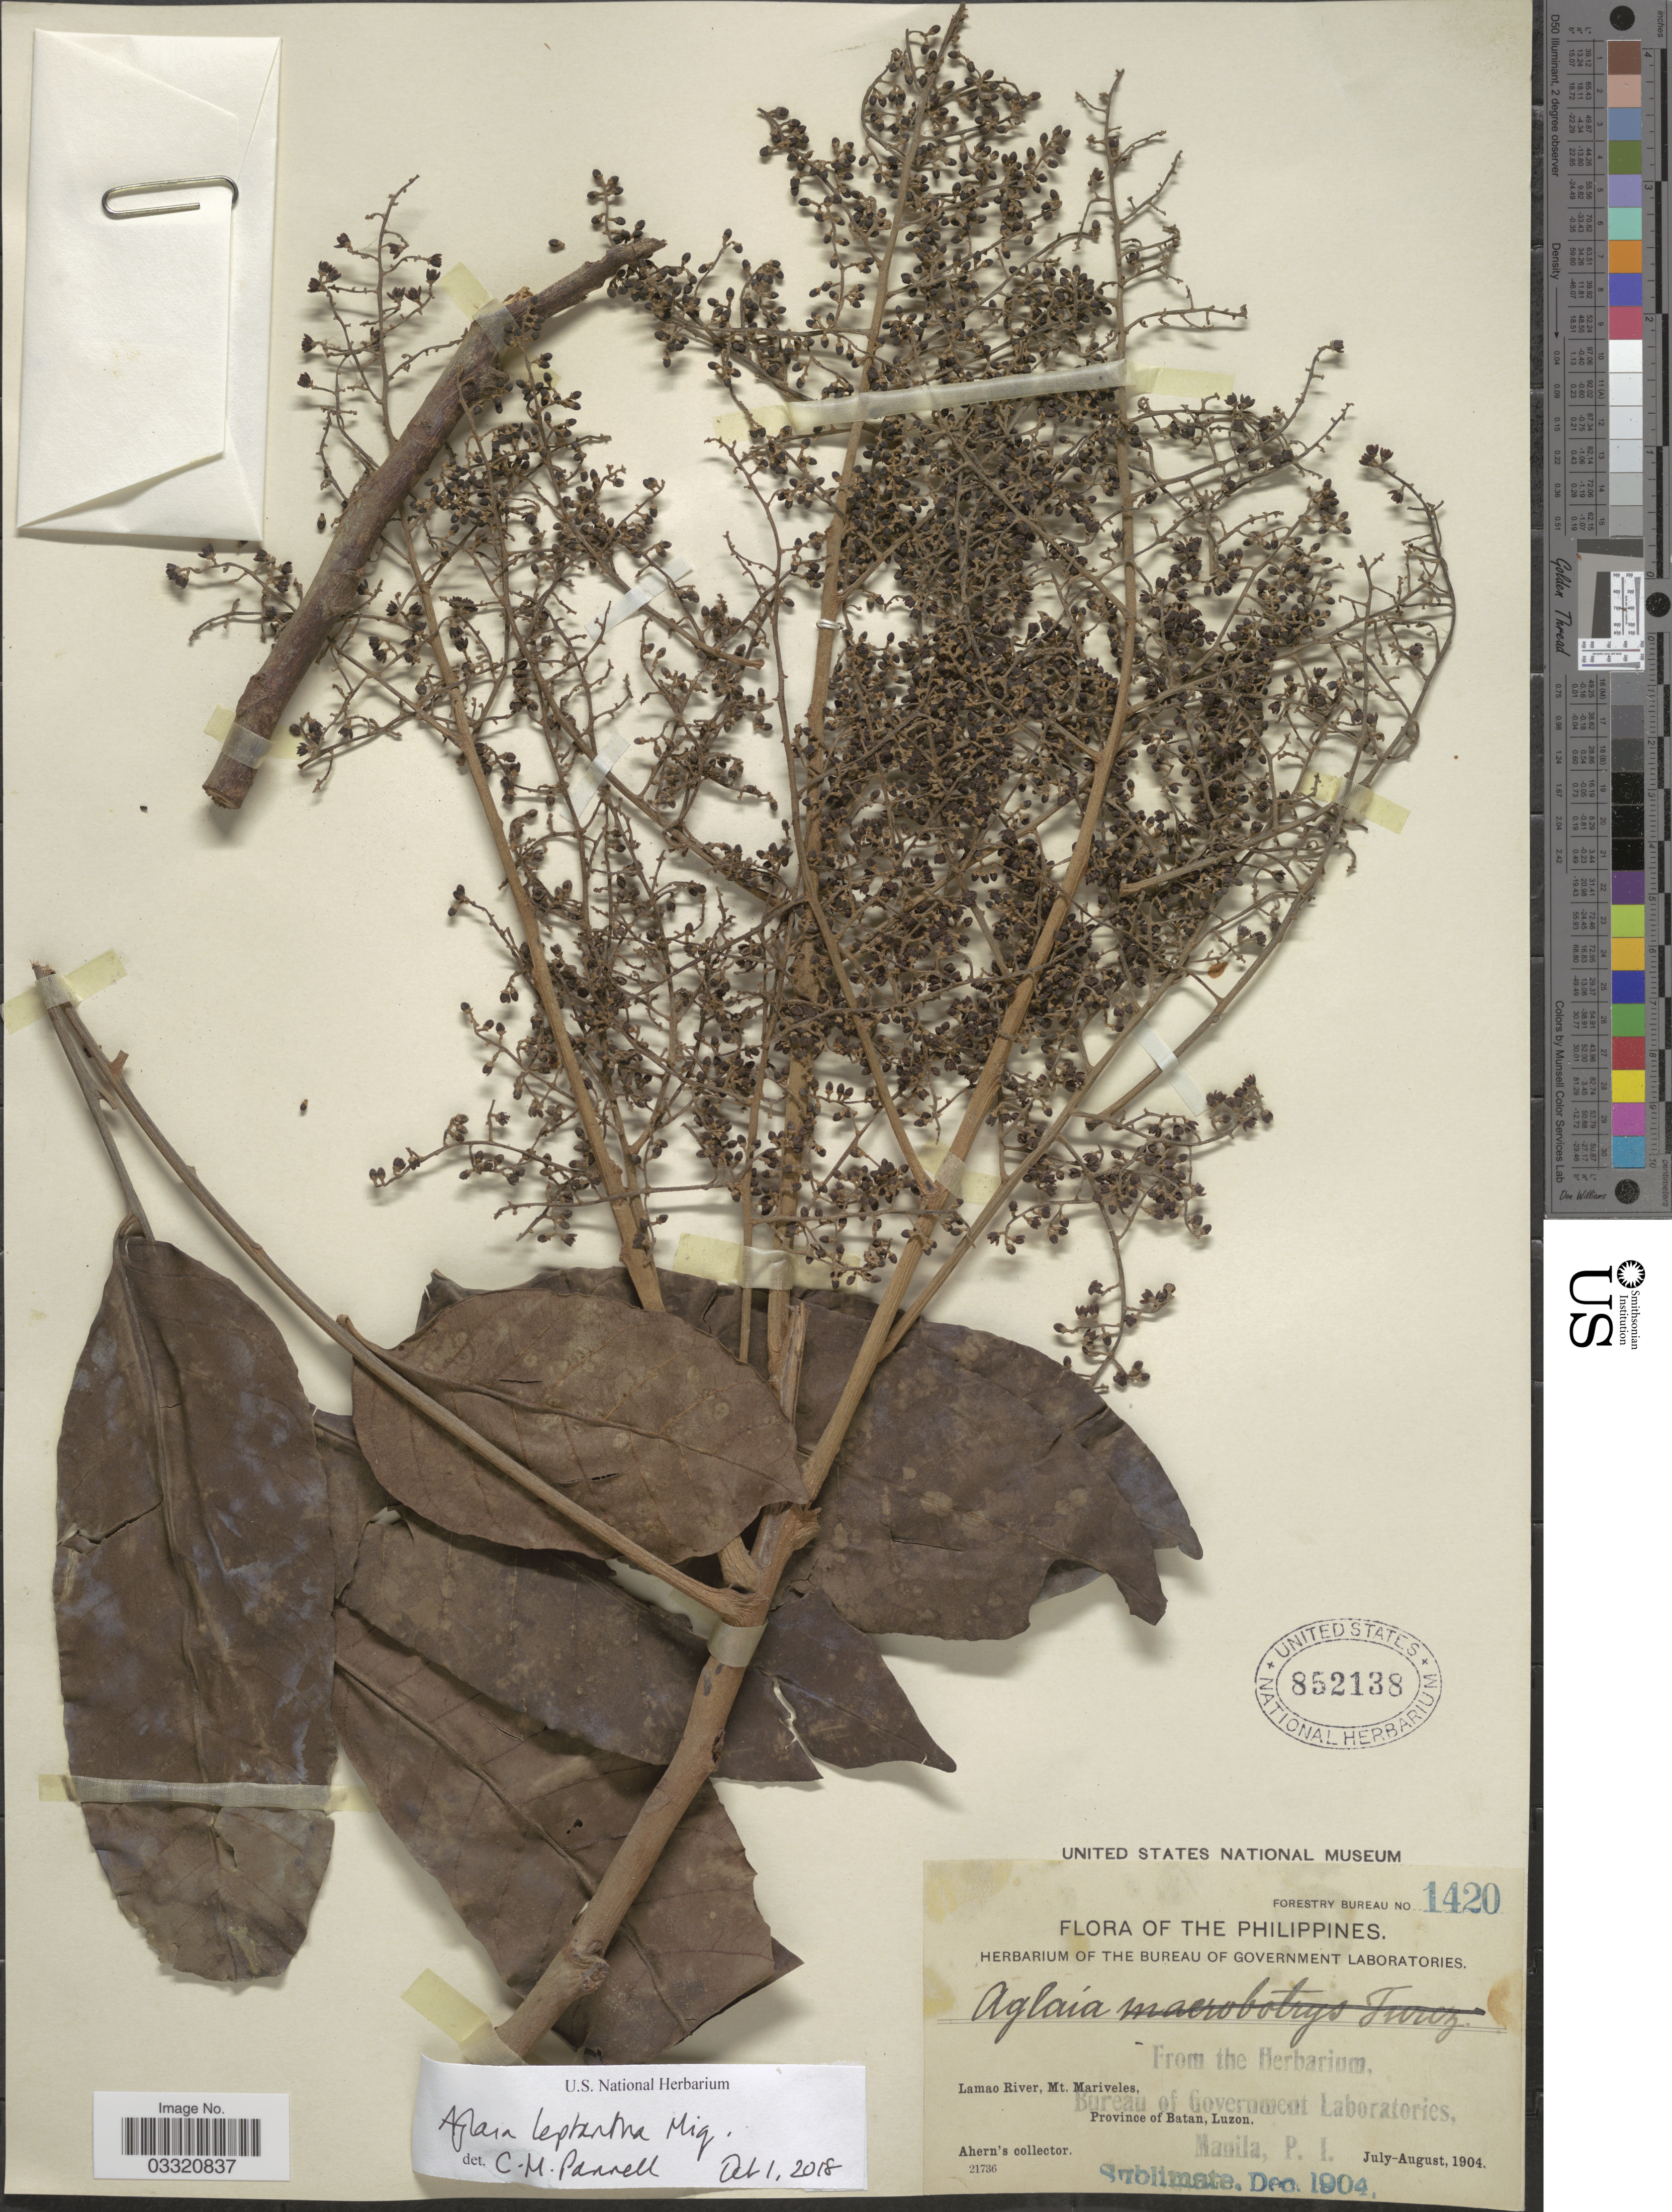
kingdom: Plantae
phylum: Tracheophyta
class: Magnoliopsida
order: Sapindales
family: Meliaceae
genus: Aglaia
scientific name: Aglaia leptantha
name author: Miq.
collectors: Ahern's collector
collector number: Forestry Bureau 1420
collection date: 1904-07/1904-08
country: Philippines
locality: Lamao River, Mt. Mariveles, Province of Bataan, Luzon.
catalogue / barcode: US 852138